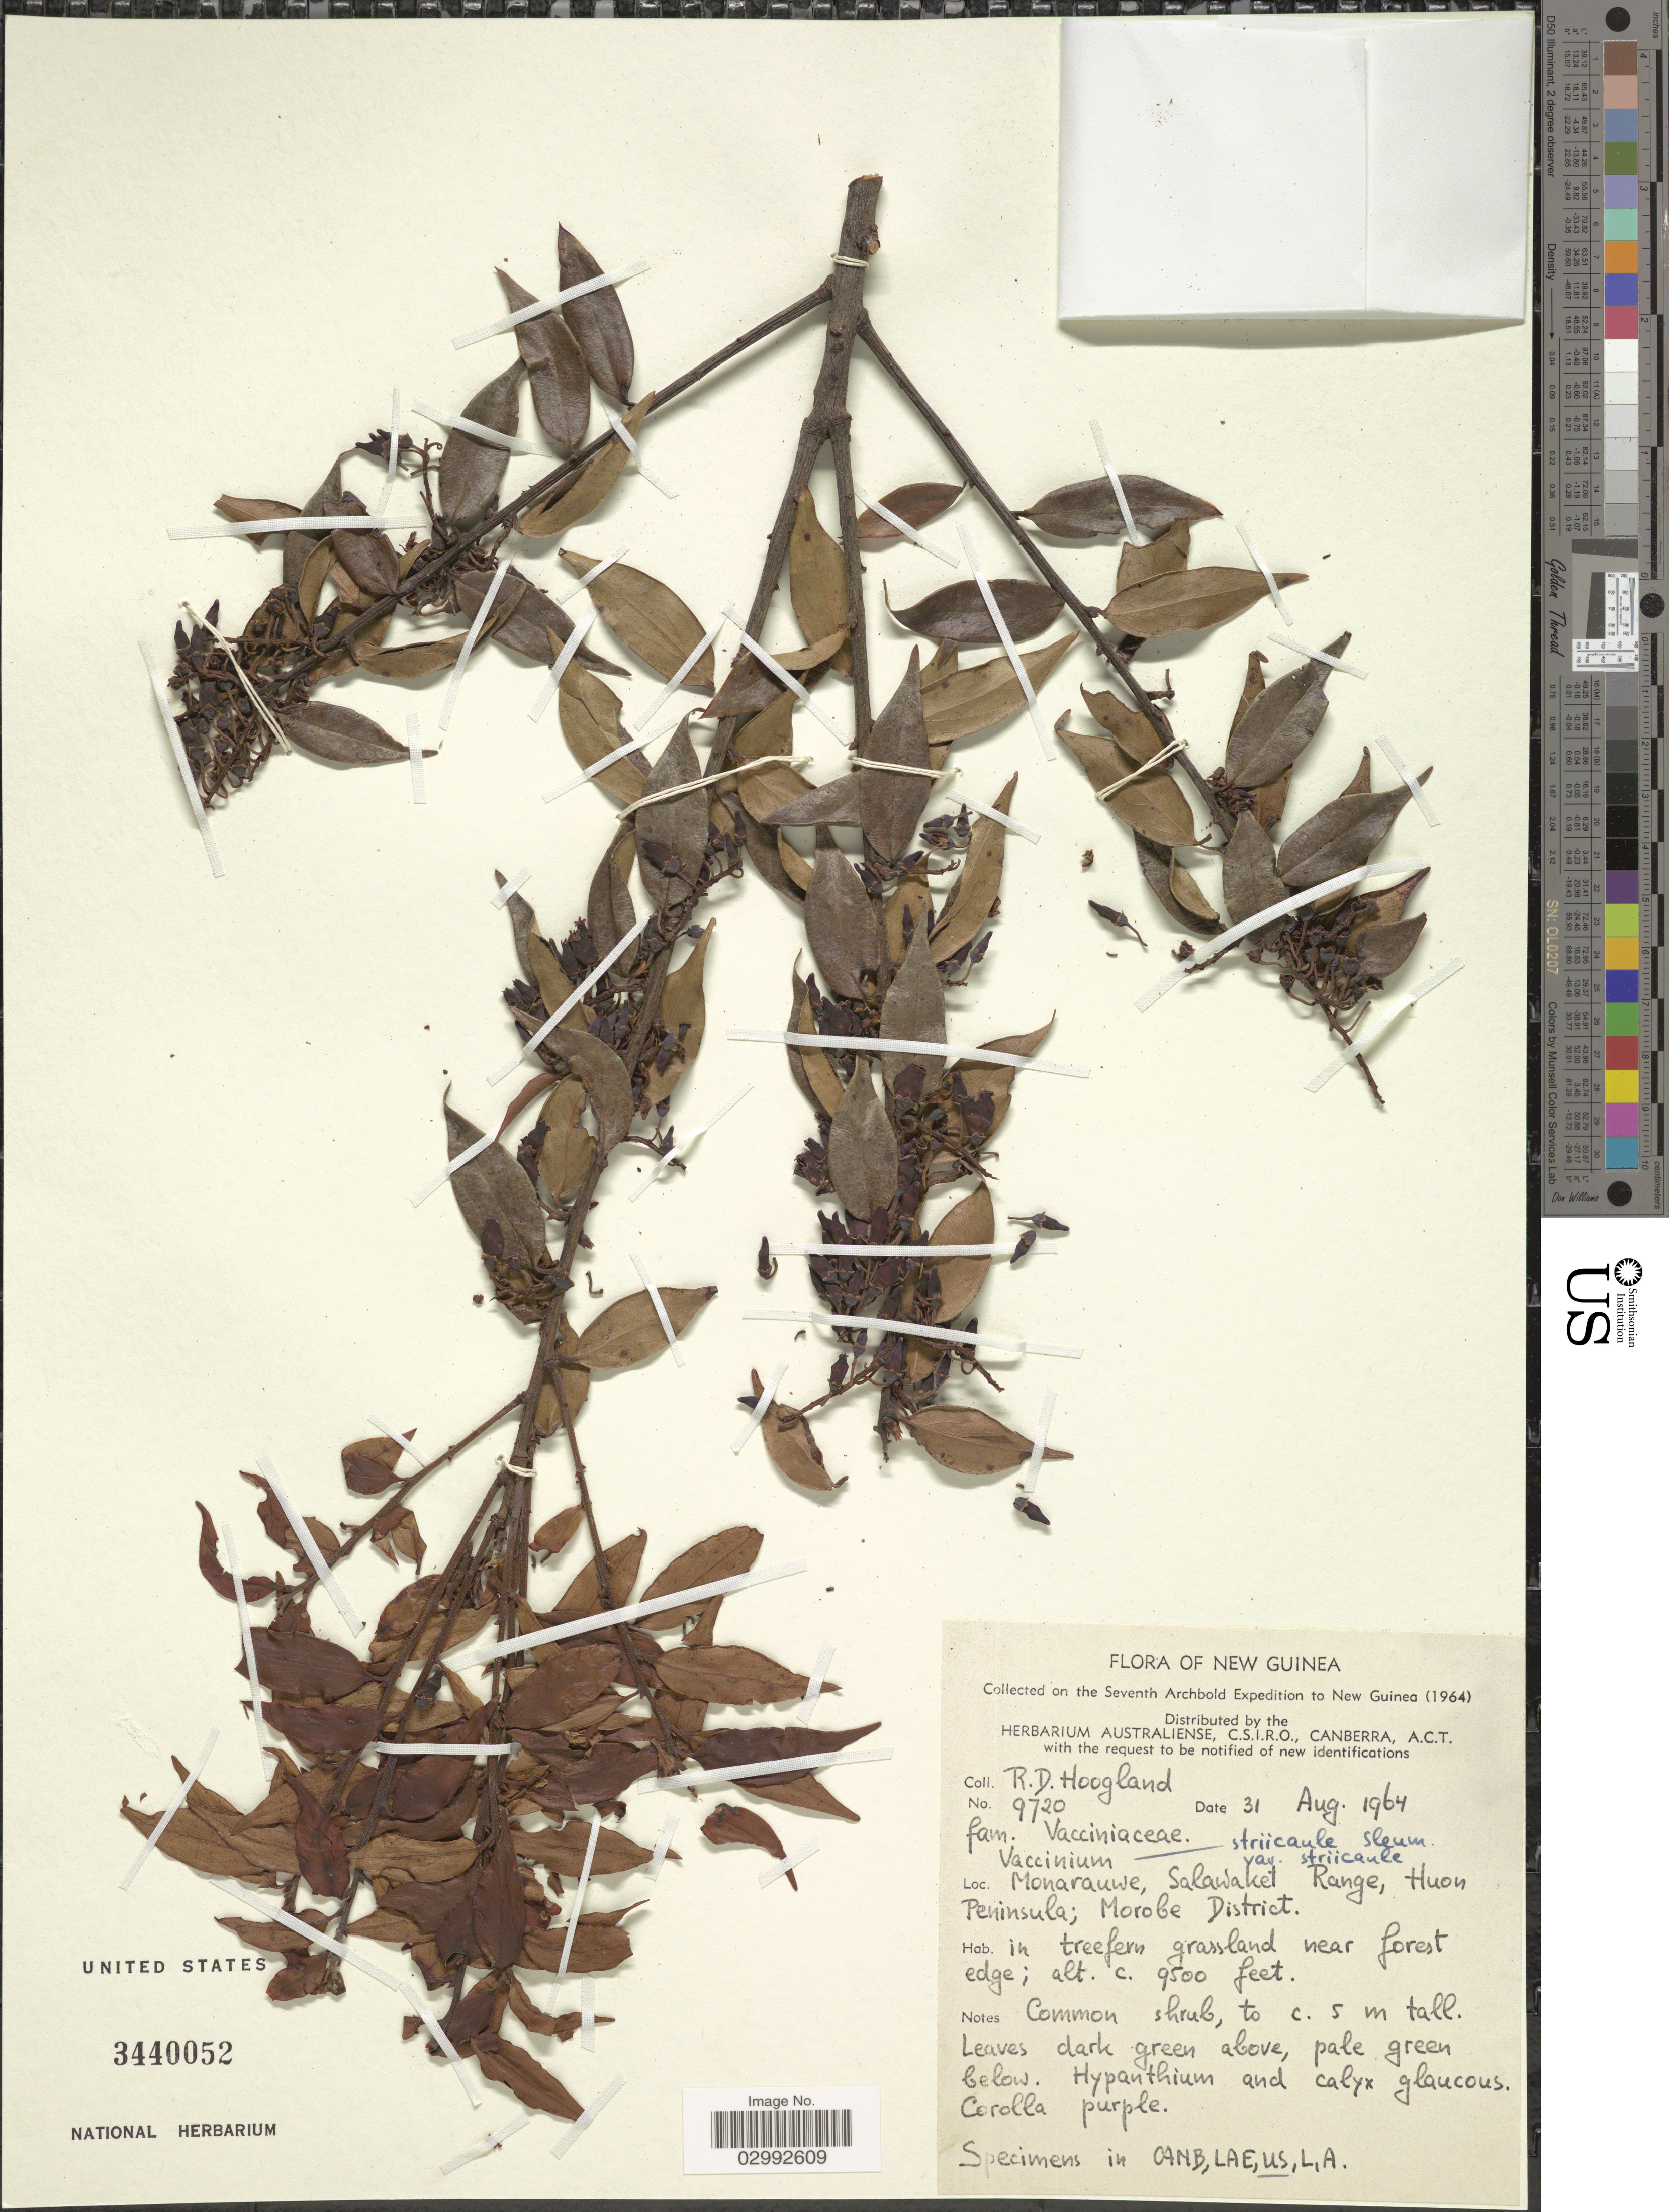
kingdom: Plantae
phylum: Tracheophyta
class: Magnoliopsida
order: Ericales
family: Ericaceae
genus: Vaccinium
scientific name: Vaccinium striicaule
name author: Sleumer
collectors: R. D. Hoogland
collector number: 9720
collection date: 1964-08-31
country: Papua New Guinea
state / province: Morobe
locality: New Guinea. Monarauwe, Salawaket Range, Huon Peninsula; Morobe District.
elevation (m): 2896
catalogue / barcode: US 3440052